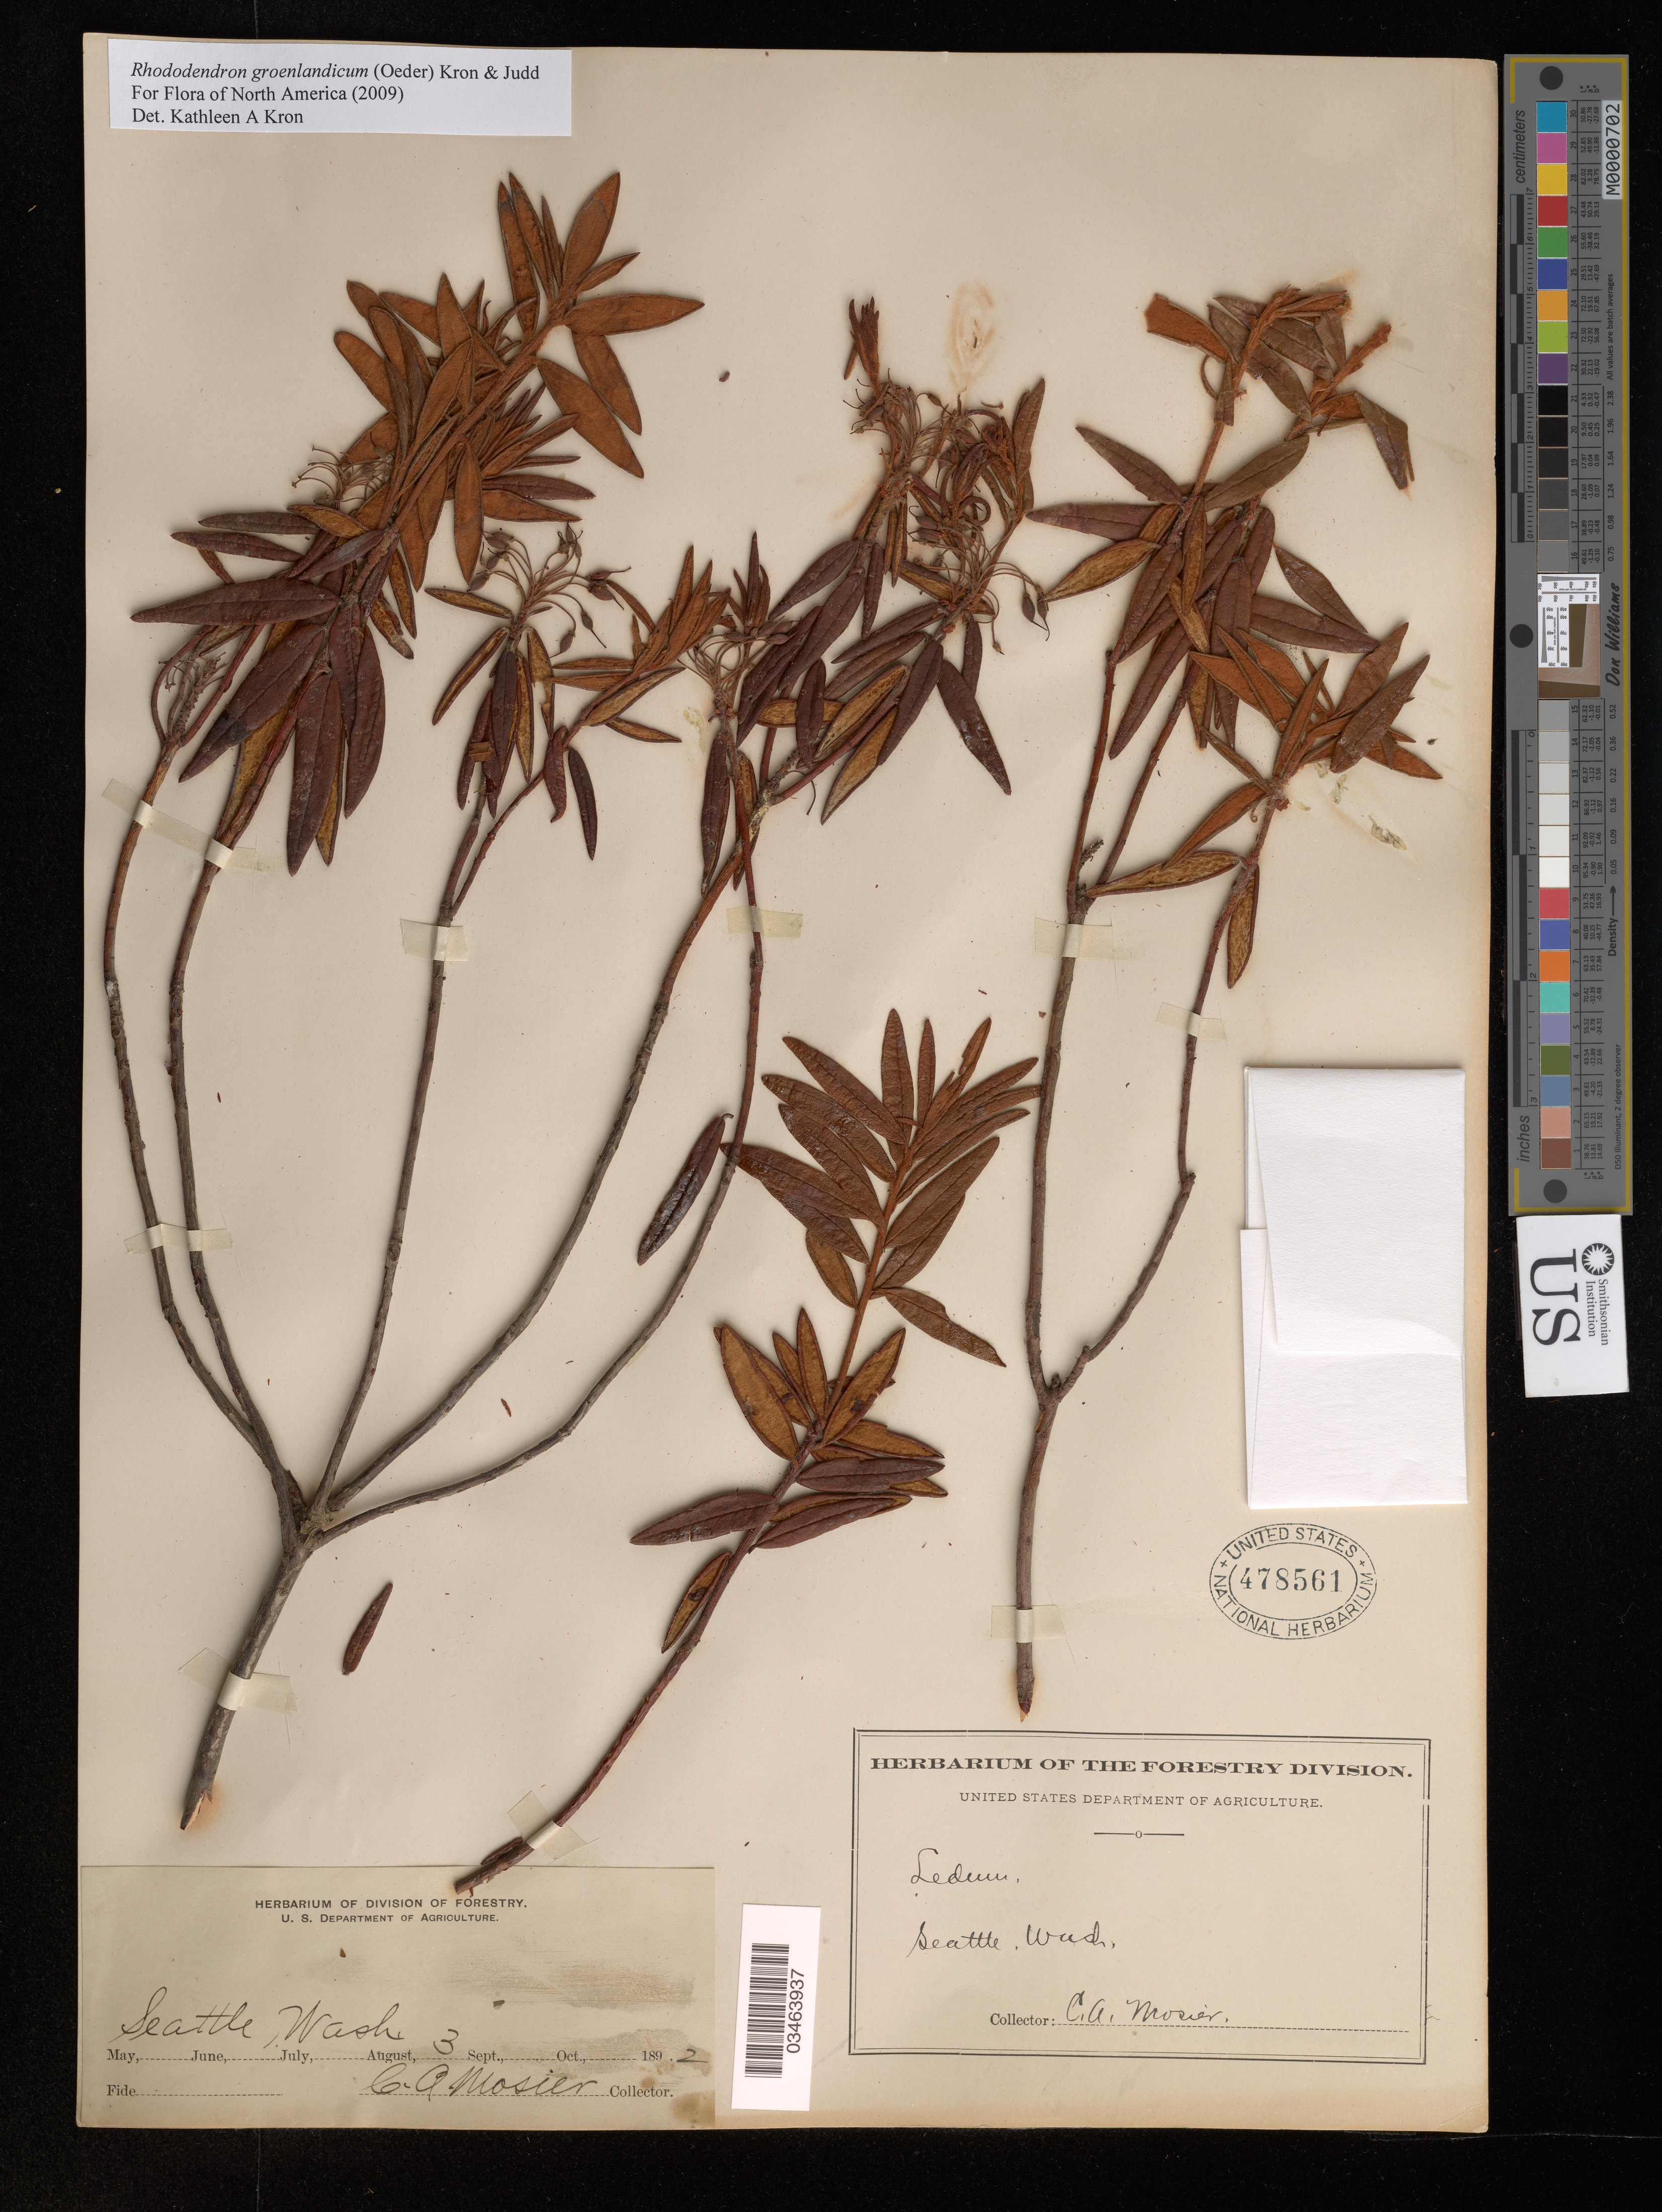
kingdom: Plantae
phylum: Tracheophyta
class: Magnoliopsida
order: Ericales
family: Ericaceae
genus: Rhododendron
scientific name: Rhododendron groenlandicum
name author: (Oeder) Kron & Judd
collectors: C. A. Mosier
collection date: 1892-08-03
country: United States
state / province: Washington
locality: Seattle.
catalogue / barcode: US 478561